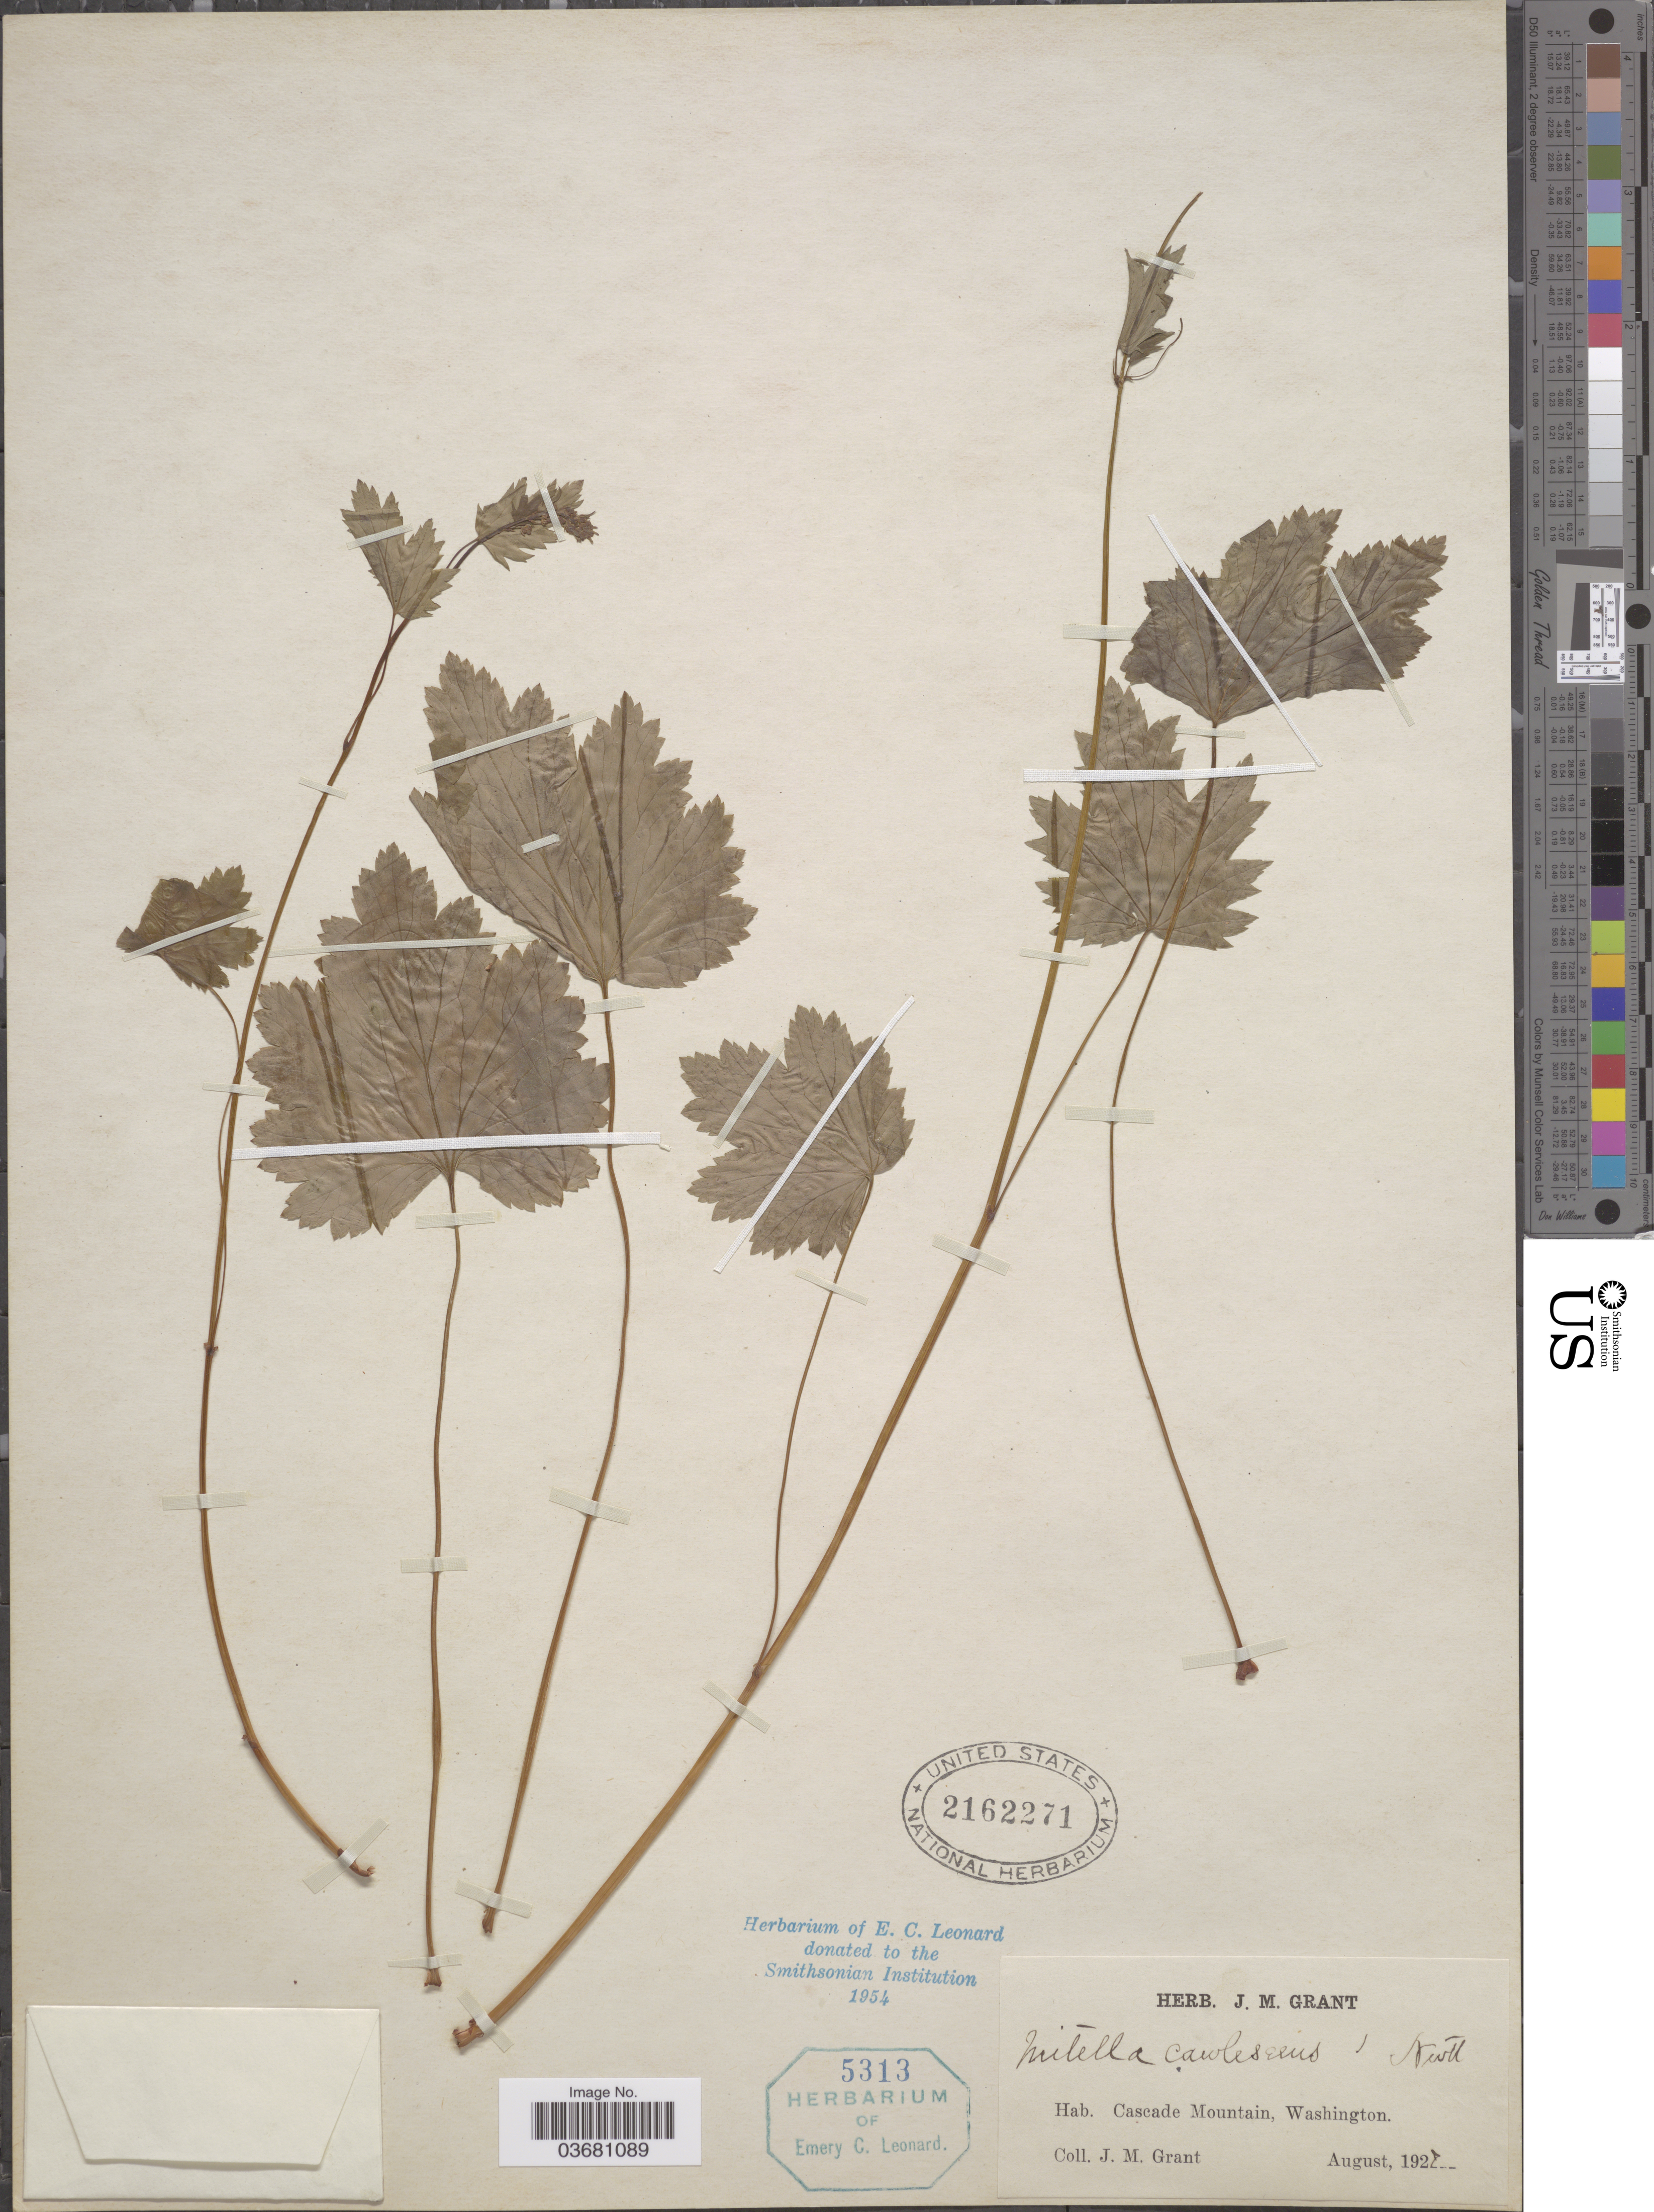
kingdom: Plantae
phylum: Tracheophyta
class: Magnoliopsida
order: Saxifragales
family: Saxifragaceae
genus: Mitella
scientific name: Mitella caulescens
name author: (Nutt.) Howell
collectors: J. M. Grant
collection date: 1927-08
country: United States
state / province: Washington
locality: Cascade Mountain.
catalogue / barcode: US 2162271